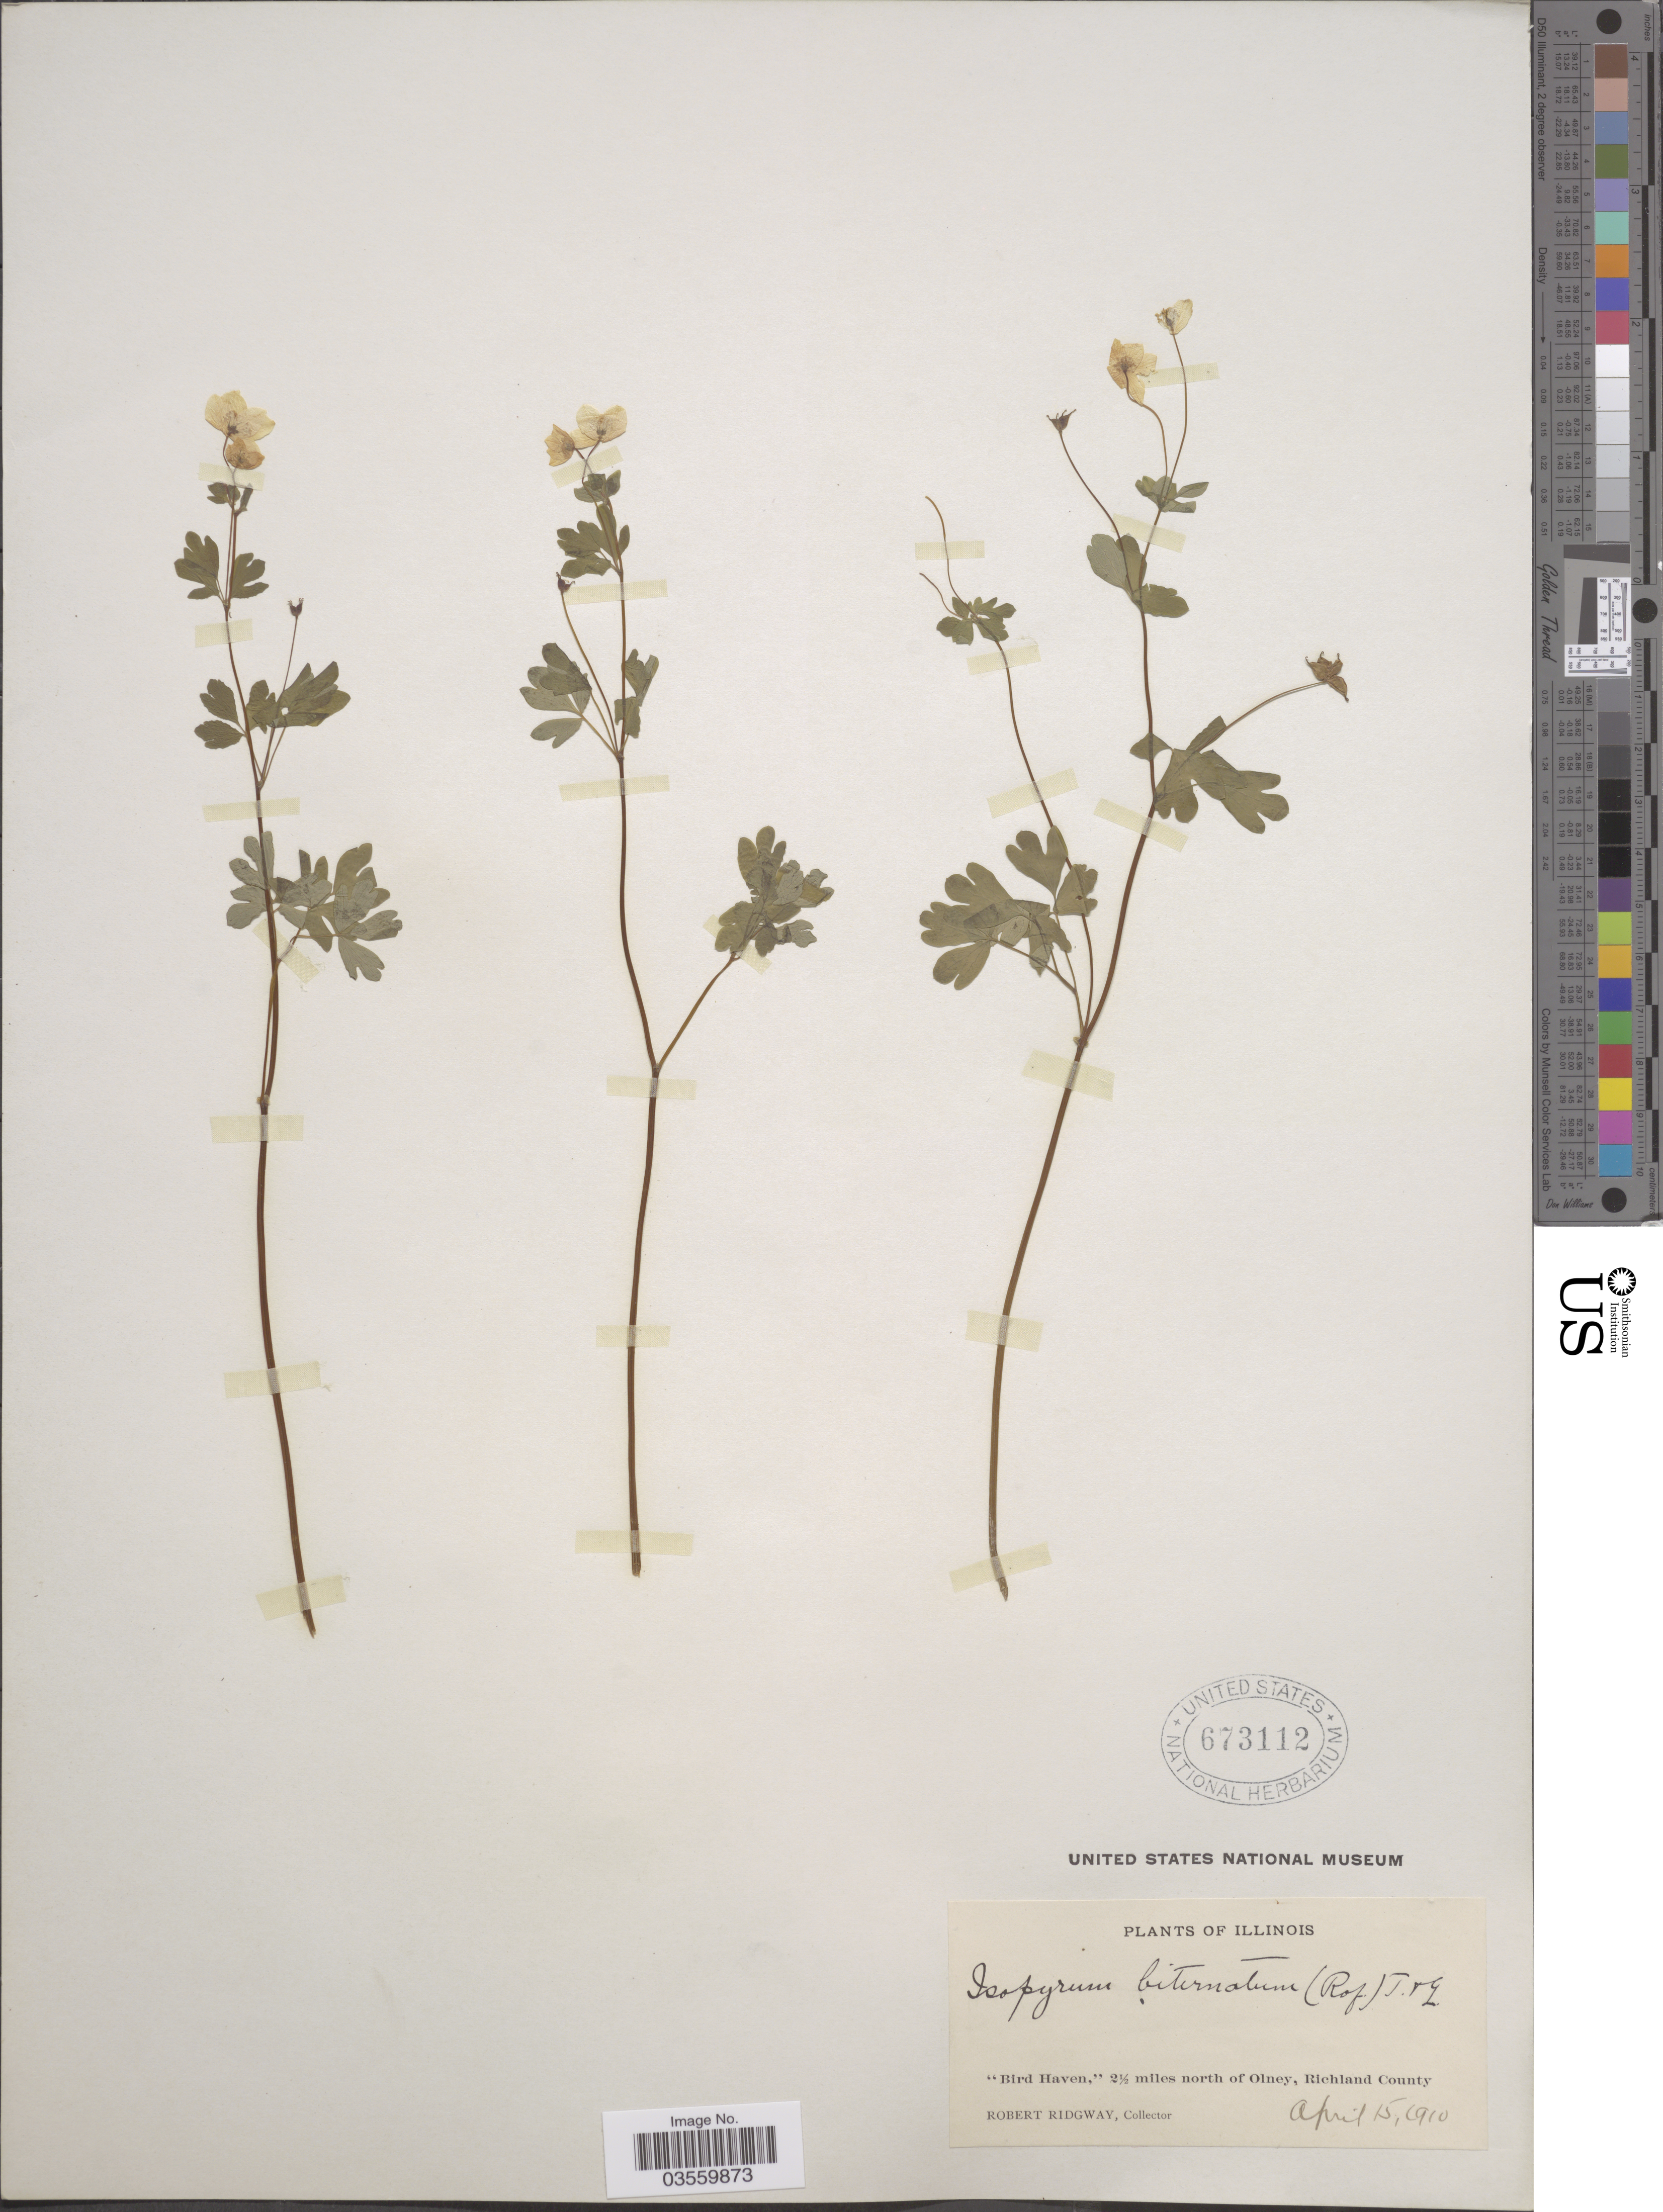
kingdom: Plantae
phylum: Tracheophyta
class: Magnoliopsida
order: Ranunculales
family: Ranunculaceae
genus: Enemion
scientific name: Enemion biternatum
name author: (Torr. & A. Gray) Raf.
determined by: Strong, Mark T., (BOT), Smithsonian Institution - National Museum of Natural History (UNITED STATES)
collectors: R. Ridgway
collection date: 1910-04-15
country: United States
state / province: Illinois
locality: "Bird Haven," 2½ miles north of Olney, Richland County.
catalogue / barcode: US 673112